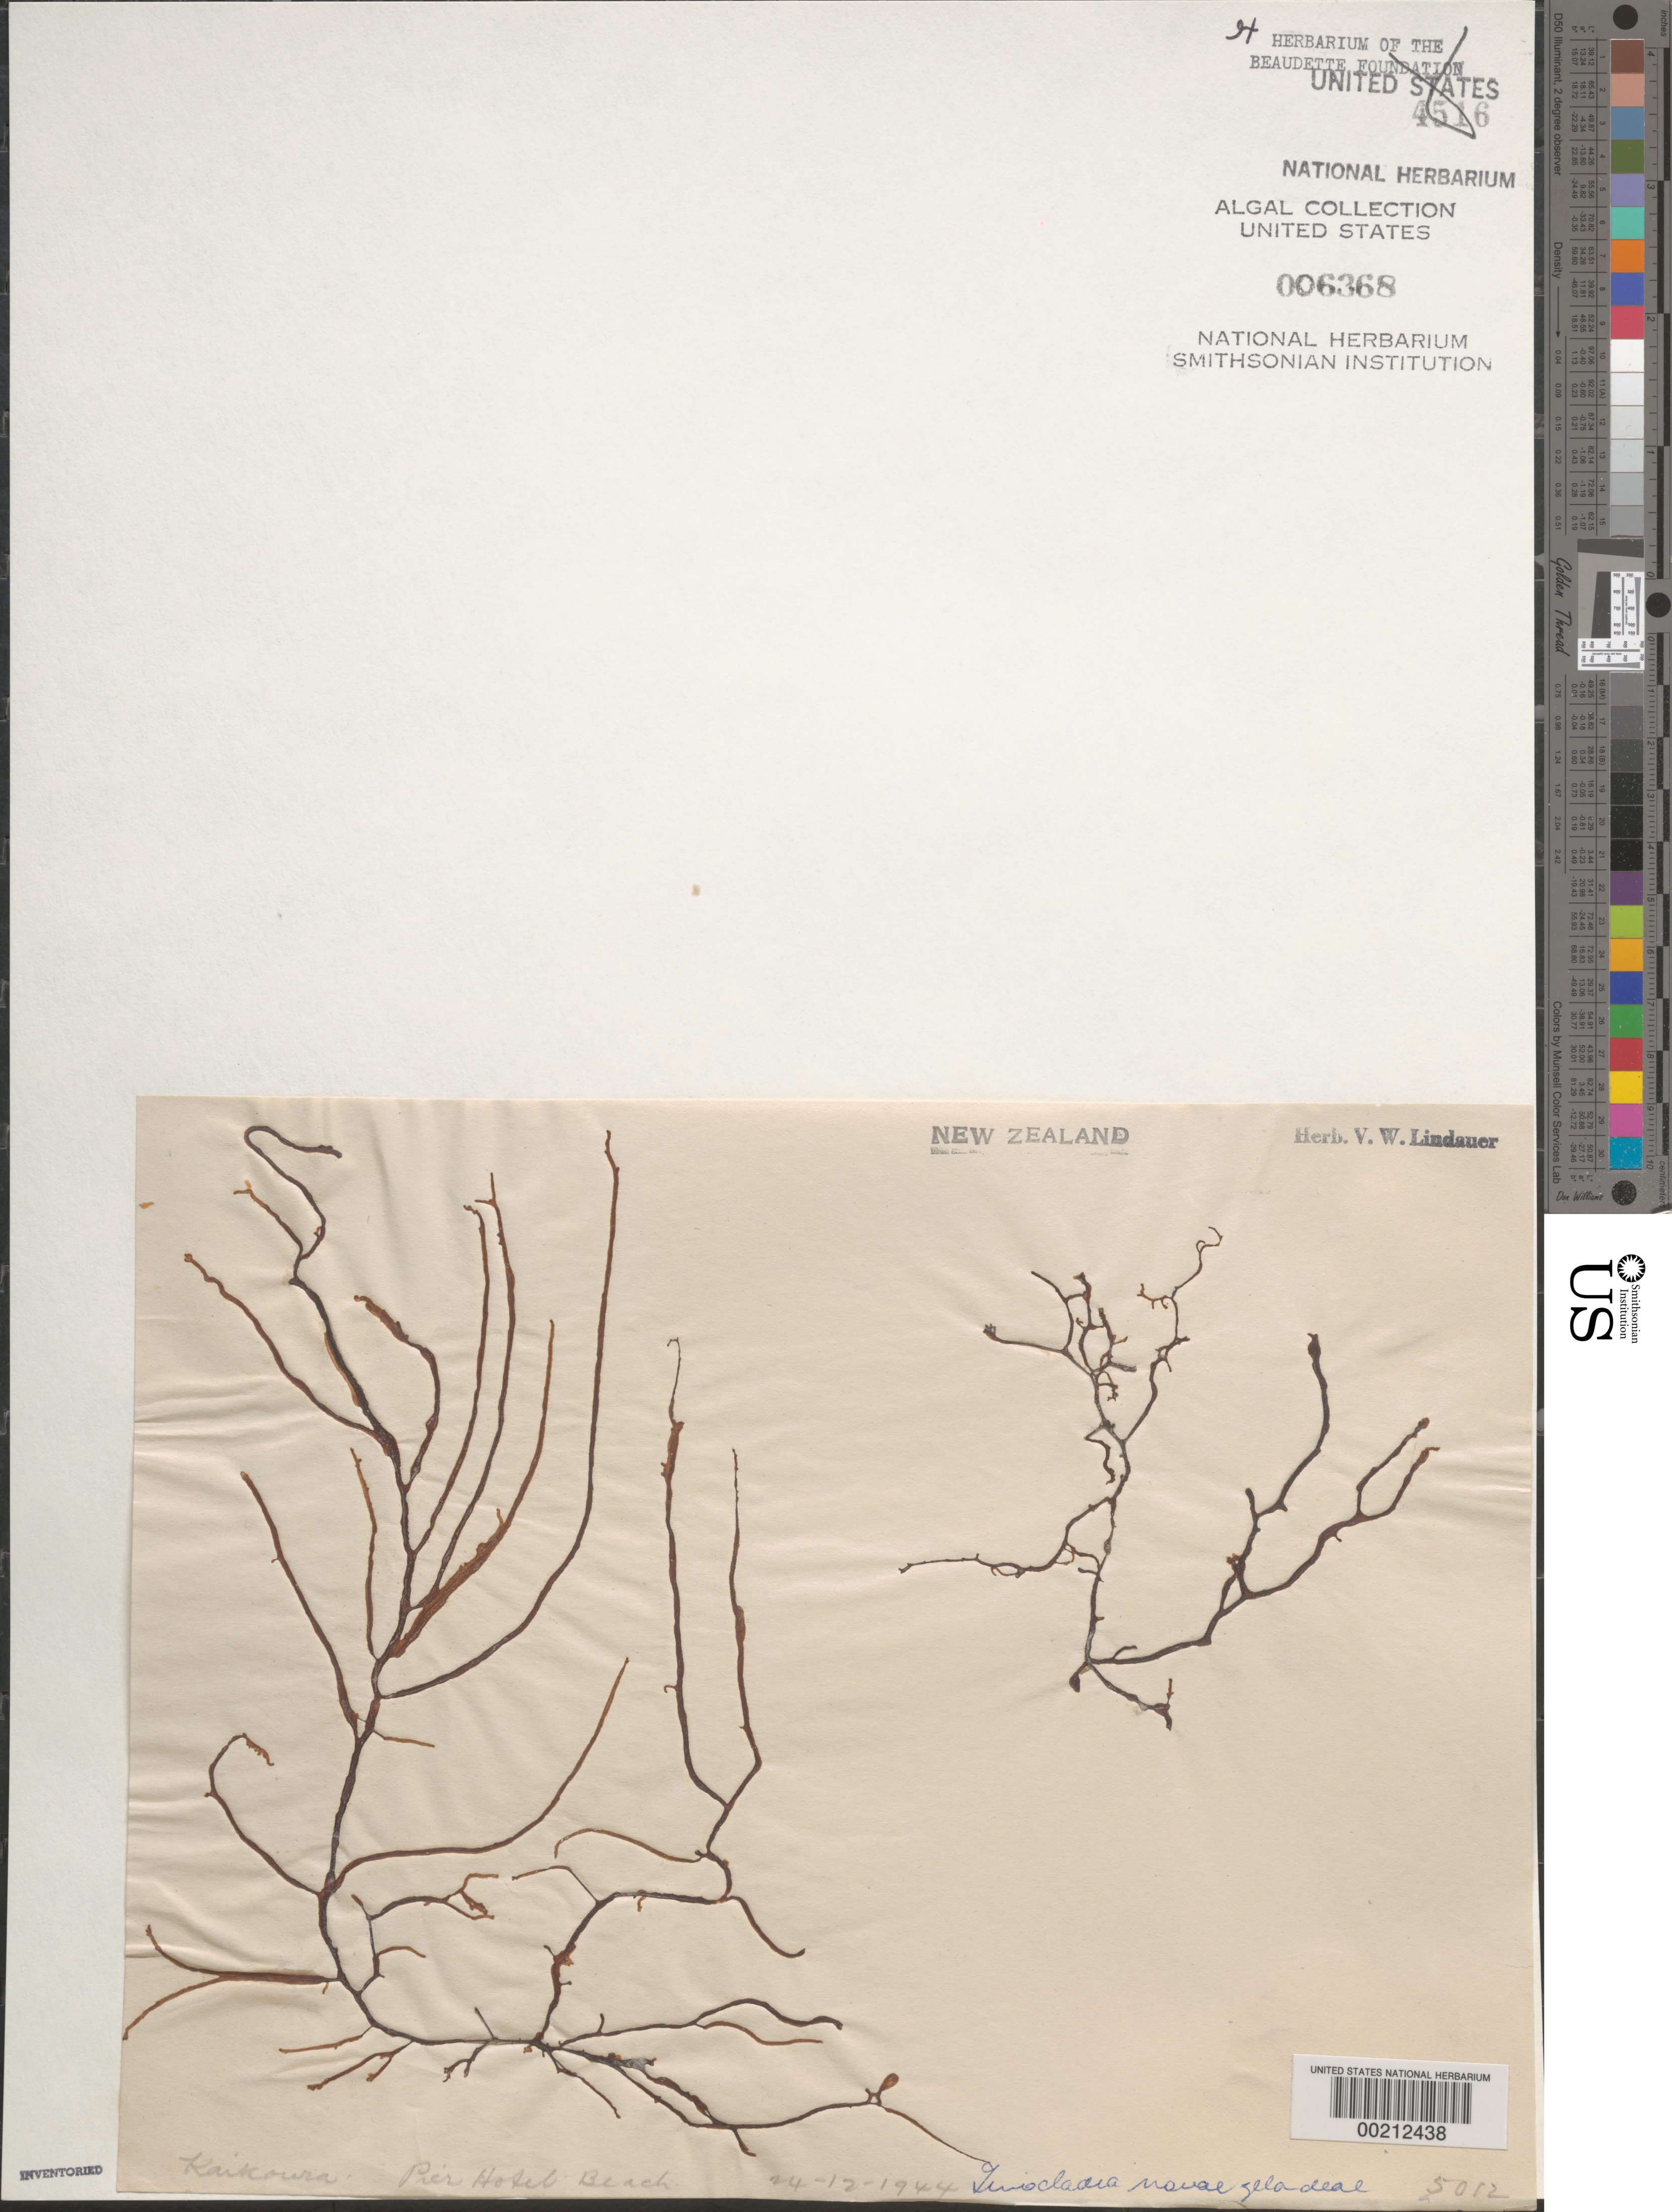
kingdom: Chromista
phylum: Ochrophyta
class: Phaeophyceae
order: Ectocarpales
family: Chordariaceae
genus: Tinocladia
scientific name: Tinocladia novae-zelandiae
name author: Kylin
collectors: V. Lindauer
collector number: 5012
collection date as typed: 24 Dec 1944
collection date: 1944-12-24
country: New Zealand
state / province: Canterbury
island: South Island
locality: Pier hotel beach, Kaikoura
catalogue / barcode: US 6368